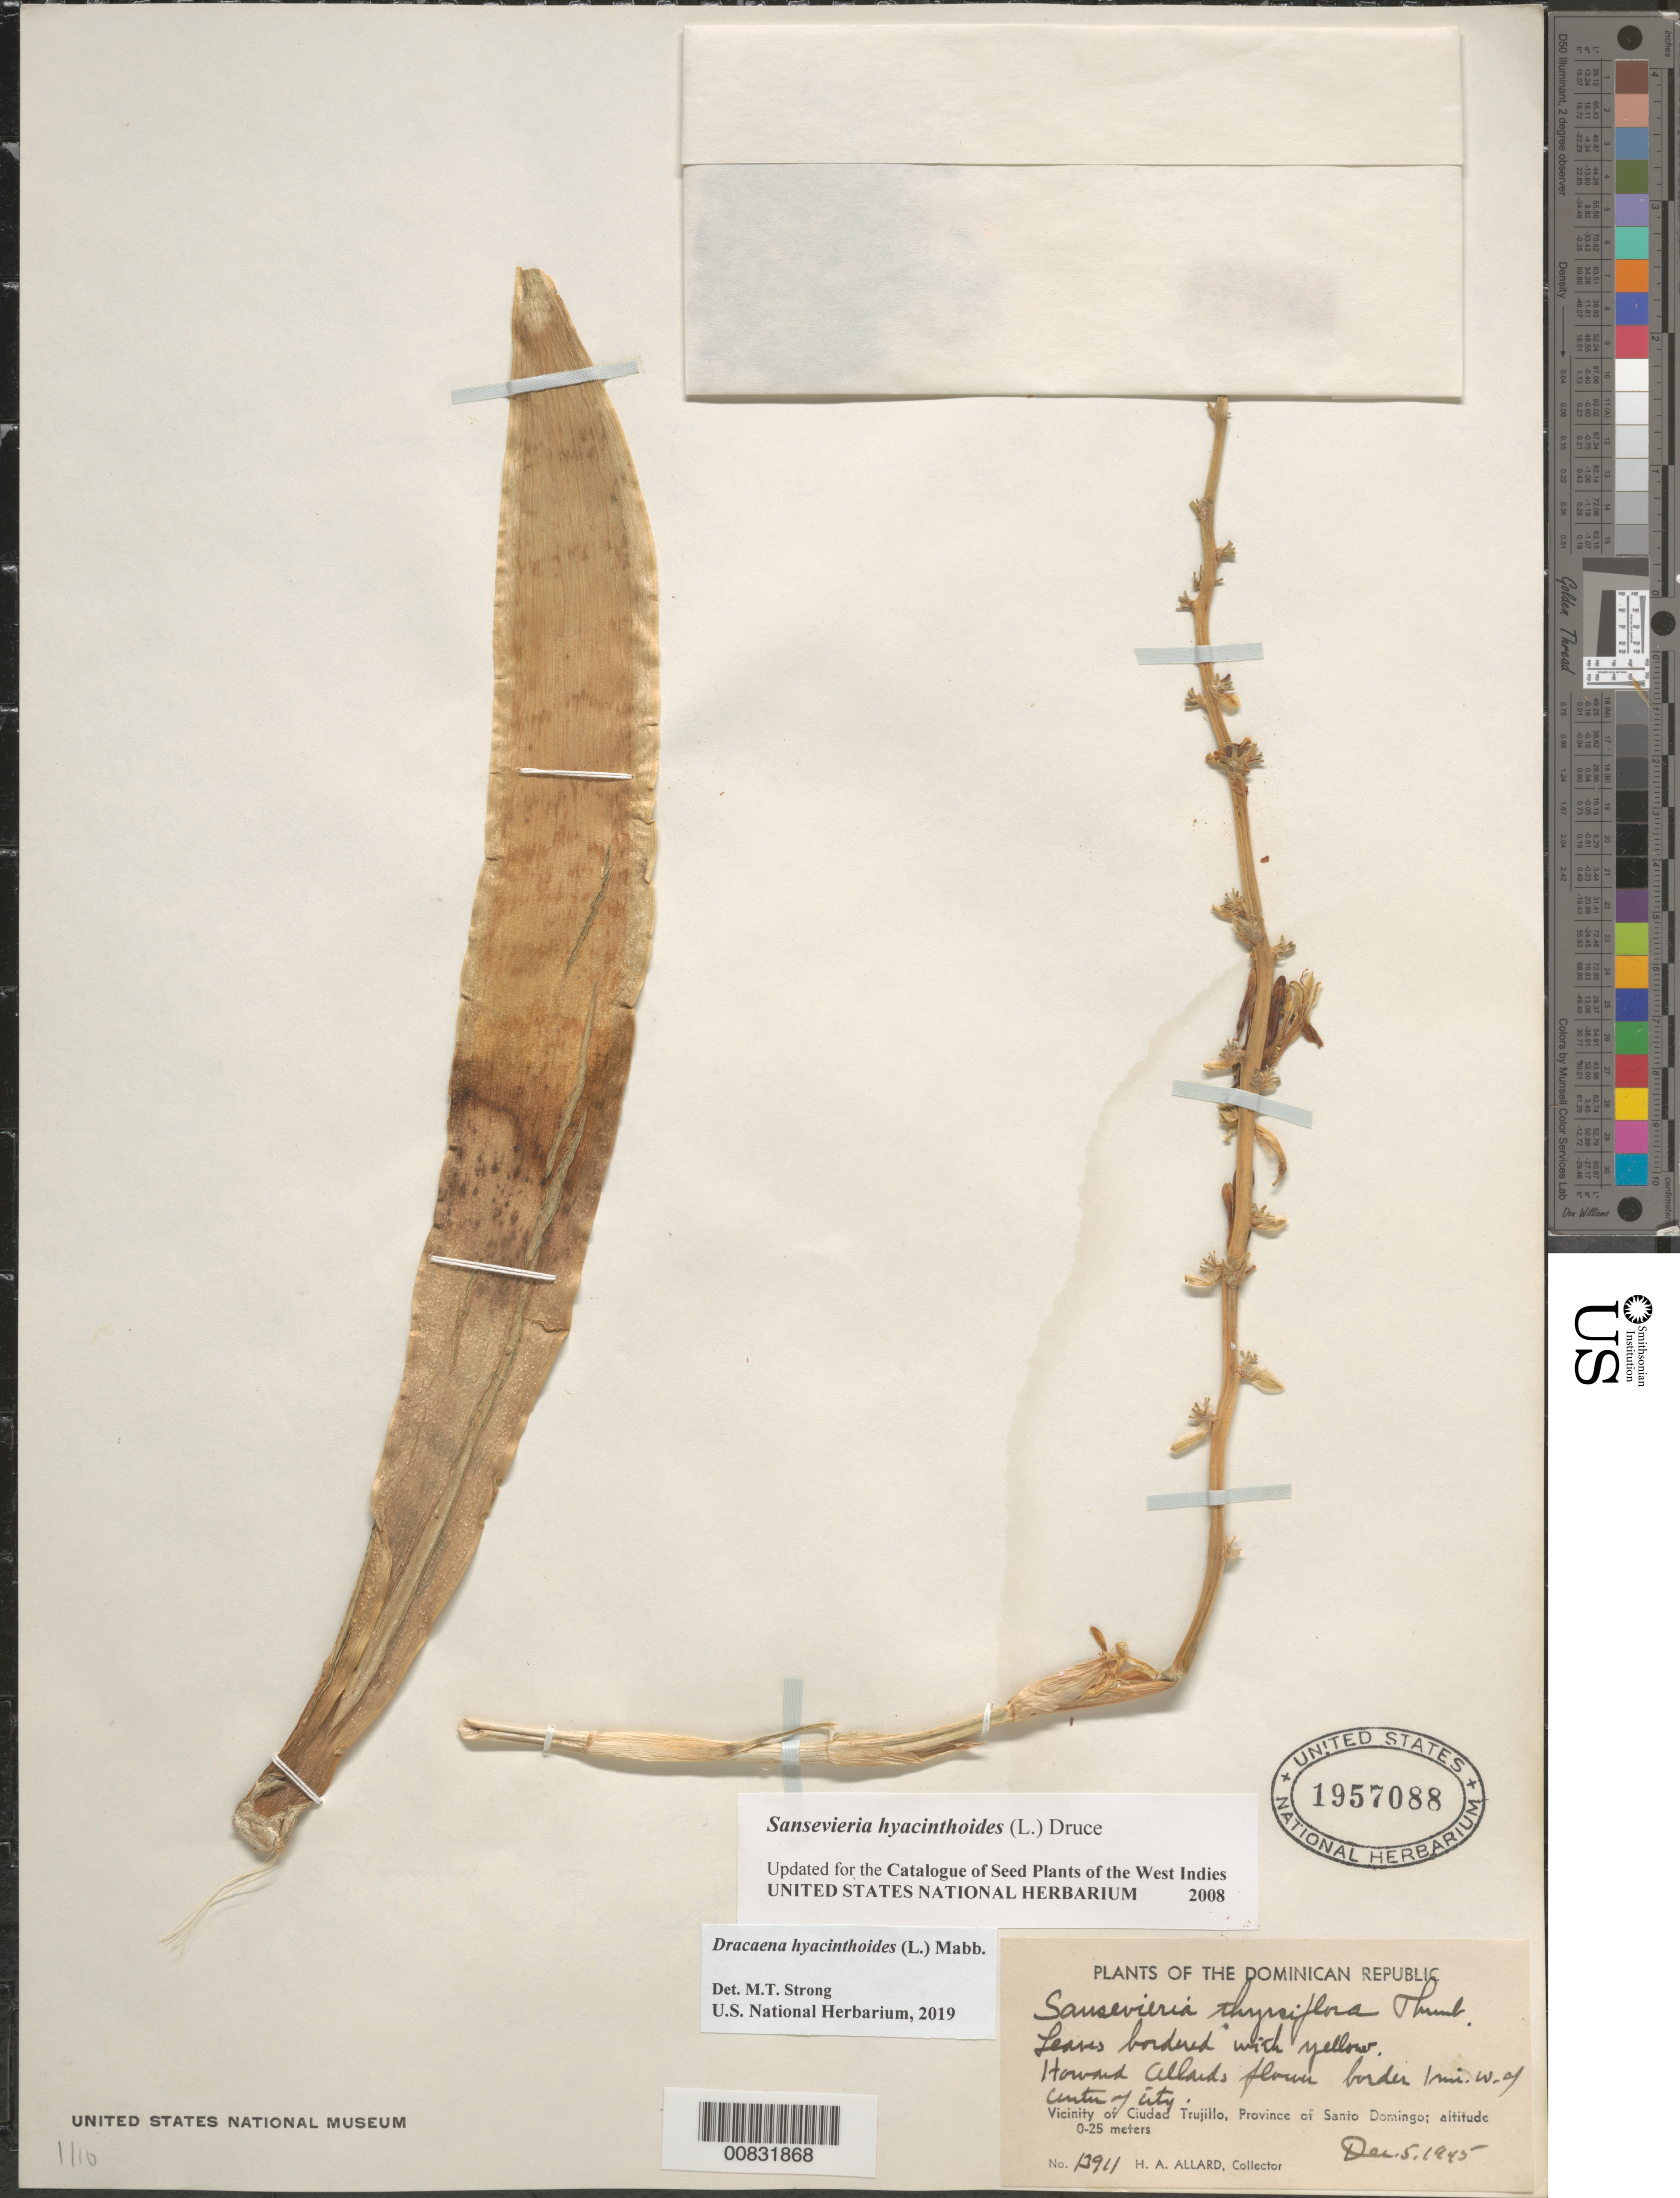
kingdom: Plantae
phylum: Tracheophyta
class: Liliopsida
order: Asparagales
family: Asparagaceae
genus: Dracaena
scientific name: Dracaena hyacinthoides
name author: (L.) Mabb.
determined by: Strong, Mark T., (BOT), Smithsonian Institution - National Museum of Natural History (UNITED STATES)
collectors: H. A. Allard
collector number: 13911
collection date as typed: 05 Dec 1945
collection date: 1945-12-05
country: Dominican Republic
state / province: Distrito Nacional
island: Hispaniola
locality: Vicinity of Ciudad Trujillo, Province of Santo Domingo. Border 1 mi. W of Center of city.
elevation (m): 0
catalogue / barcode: US 1957088